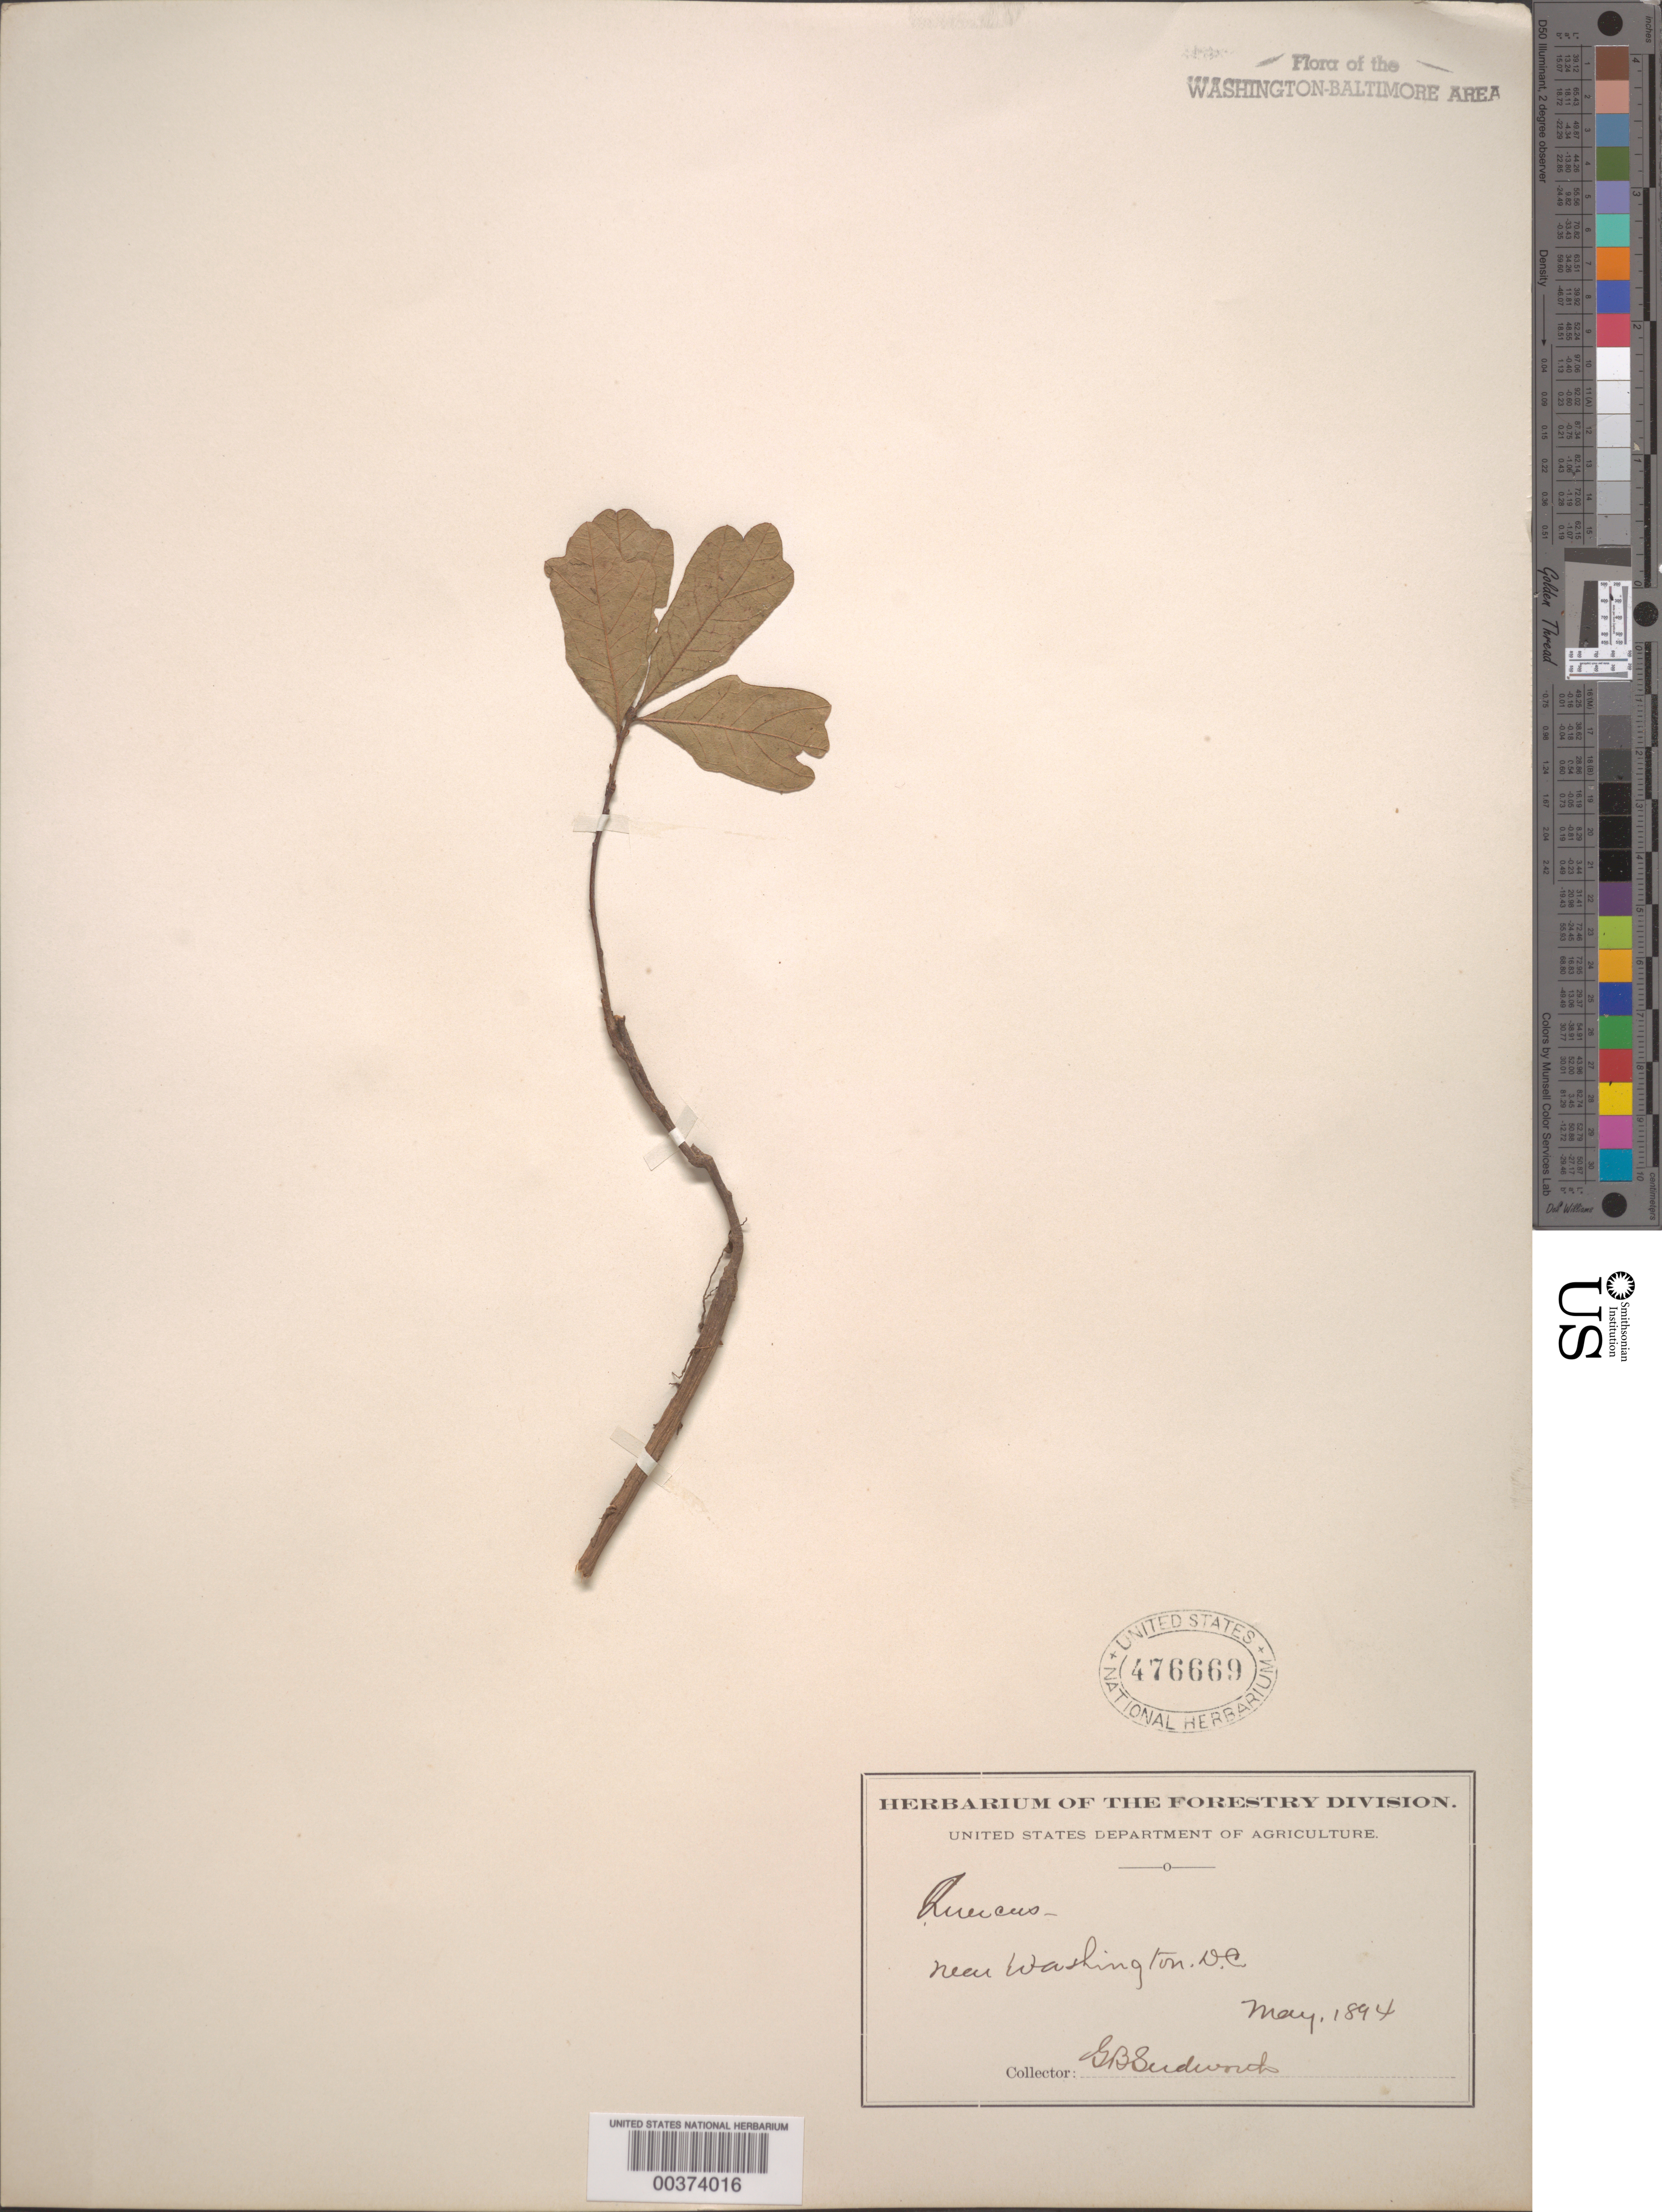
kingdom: Plantae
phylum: Tracheophyta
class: Magnoliopsida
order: Fagales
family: Fagaceae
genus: Quercus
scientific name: Quercus sp.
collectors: G. B. Sudworth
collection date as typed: May 1894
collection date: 1894-05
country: United States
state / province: District of Columbia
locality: Washington DC area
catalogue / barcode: US 476669